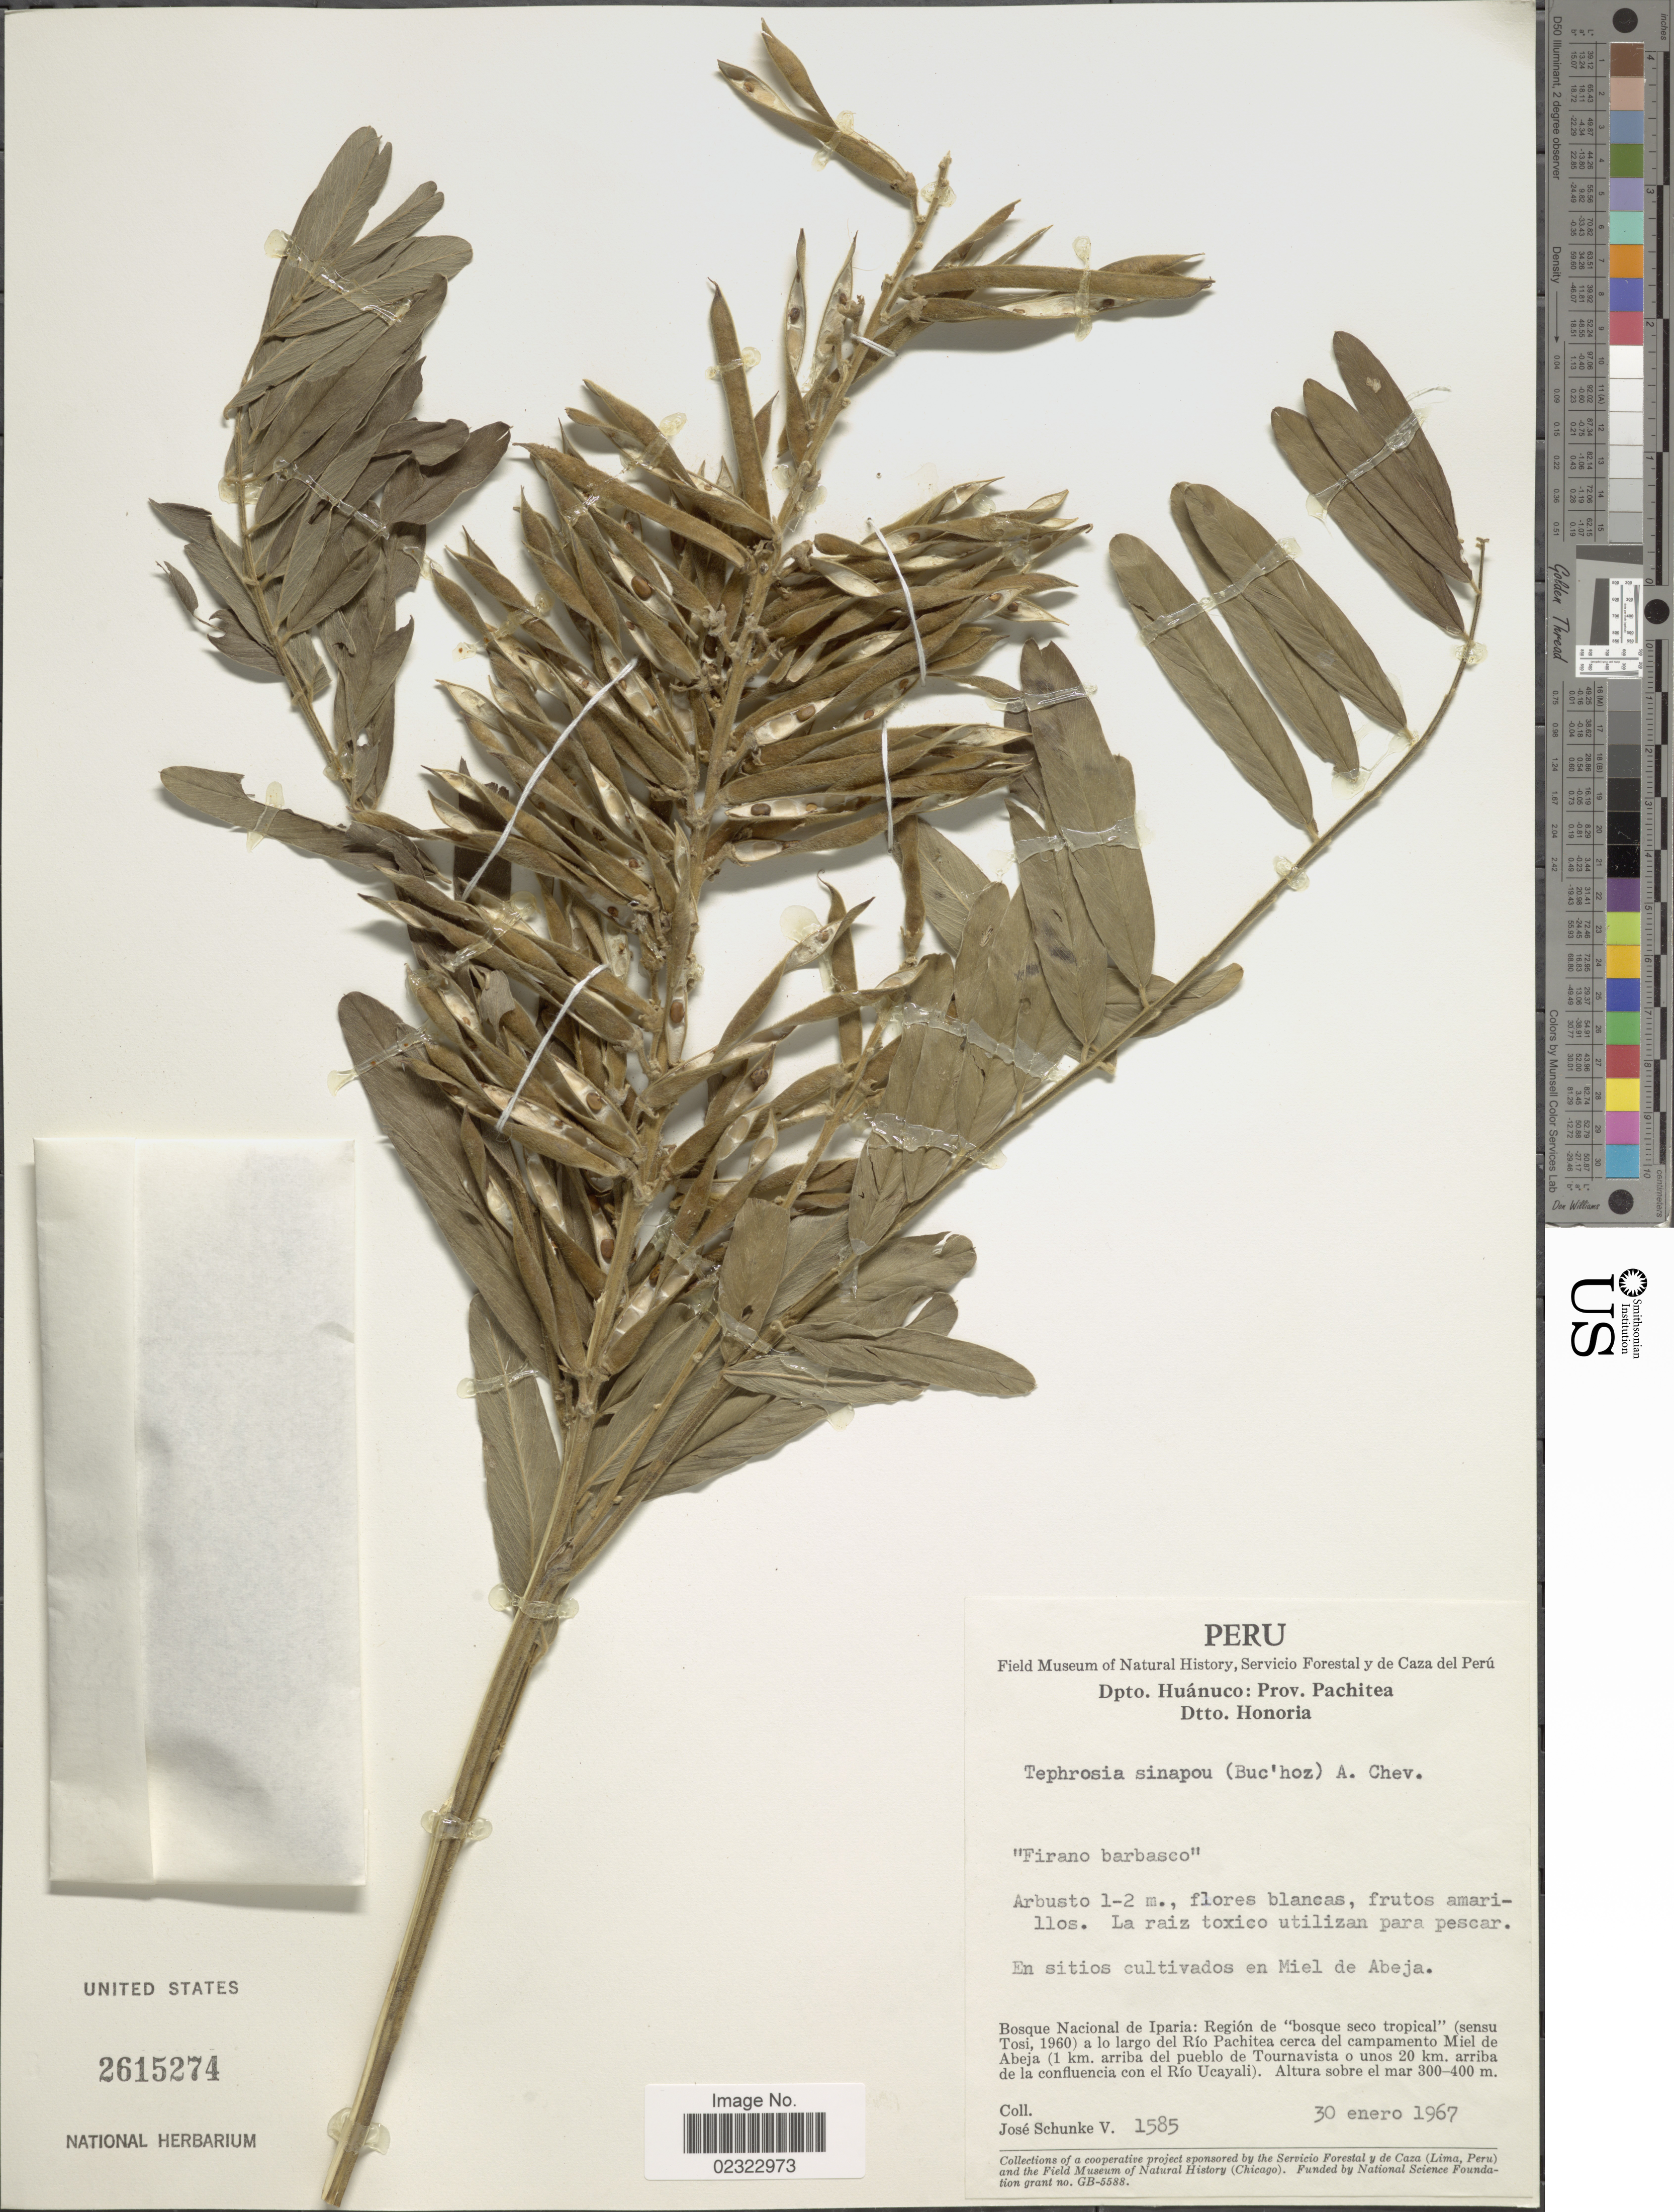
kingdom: Plantae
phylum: Tracheophyta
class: Magnoliopsida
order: Fabales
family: Fabaceae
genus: Tephrosia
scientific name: Tephrosia sinapou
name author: (Buc'hoz) A. Chev.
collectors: J. Schunke Vigo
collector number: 1585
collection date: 1967-01-30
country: Peru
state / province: Huánuco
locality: Dpto. Huanuco: Prov. Pachitea, Dtto. Honoria, Bosque Nacional de Iparia: Region de Bosque seco tropical (sensu Tosi, 1960) a la largo del Rio Pachitea cerca del campamento Miel de Abeja (1 km arriba del pueblo de Tournavista o unos 20 km arriba de la confluencia con el Rio Ucayali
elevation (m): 300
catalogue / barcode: US 2615274